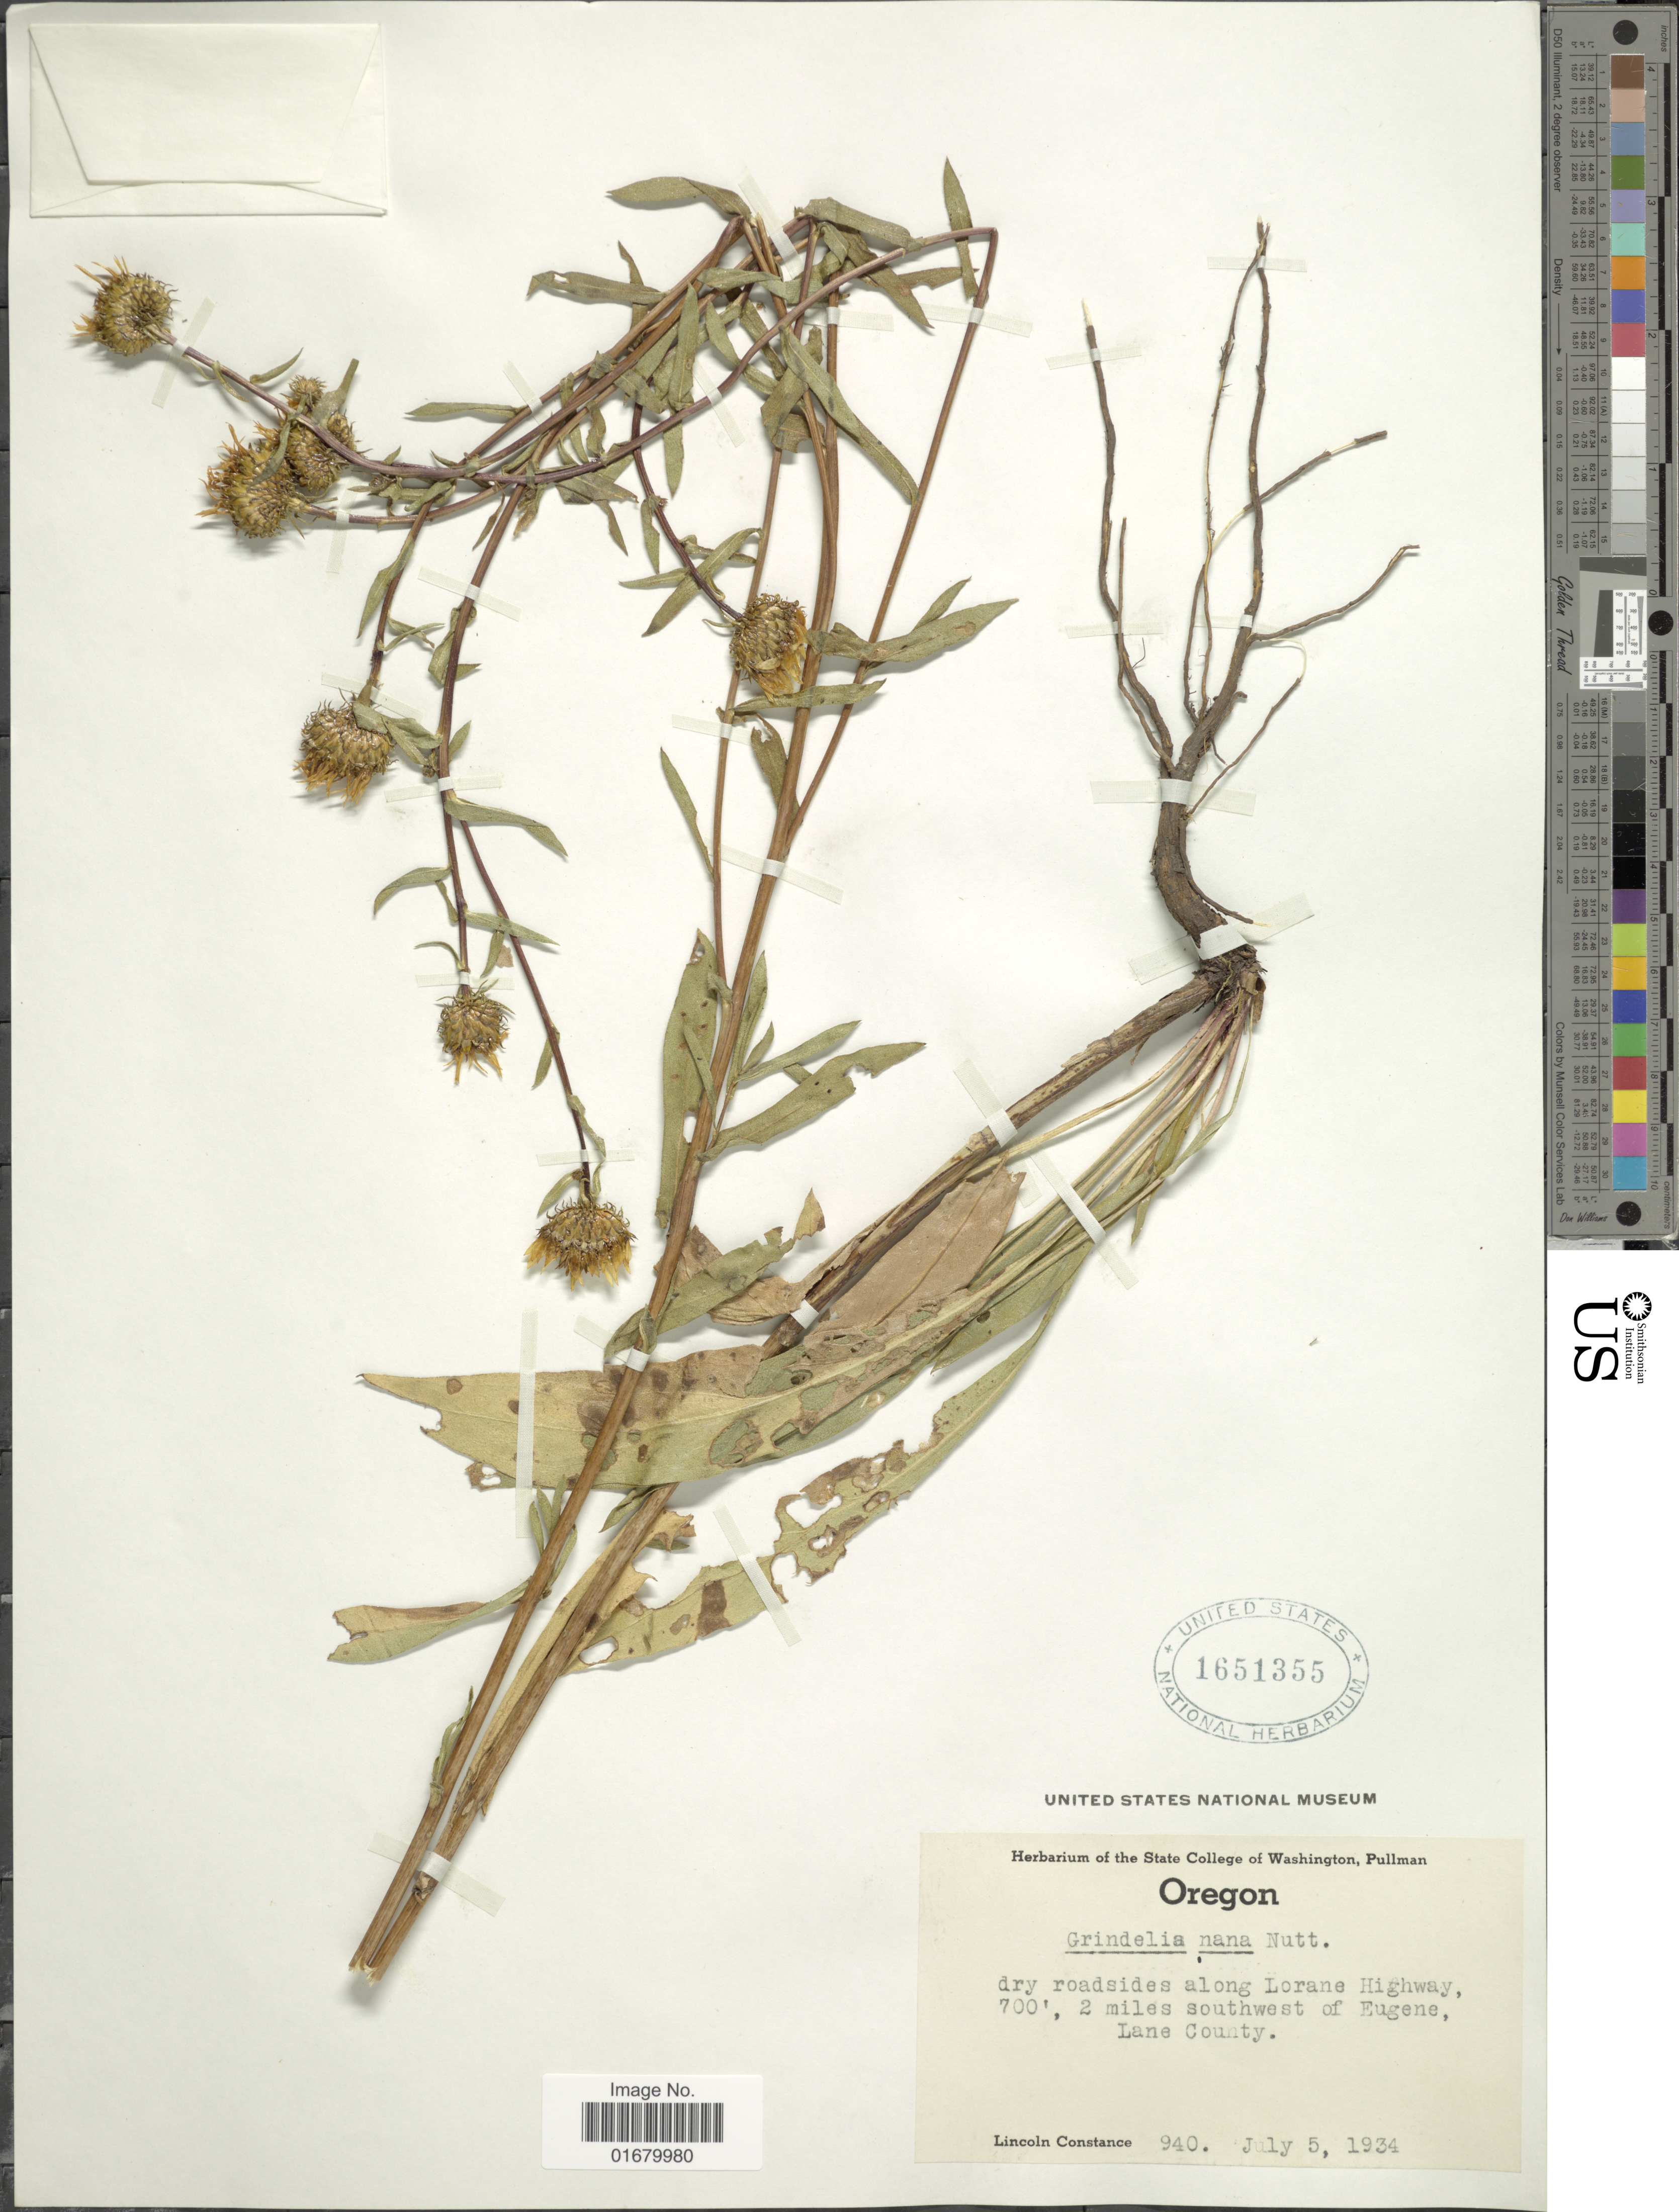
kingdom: Plantae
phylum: Tracheophyta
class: Magnoliopsida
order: Asterales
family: Asteraceae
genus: Grindelia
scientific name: Grindelia nana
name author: Nutt.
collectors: L. Constance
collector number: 940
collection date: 1934-07-05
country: United States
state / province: Oregon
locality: Along Lorane Highway, 2 miles southwest of Eugene, Lane County.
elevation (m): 213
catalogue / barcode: US 1651355